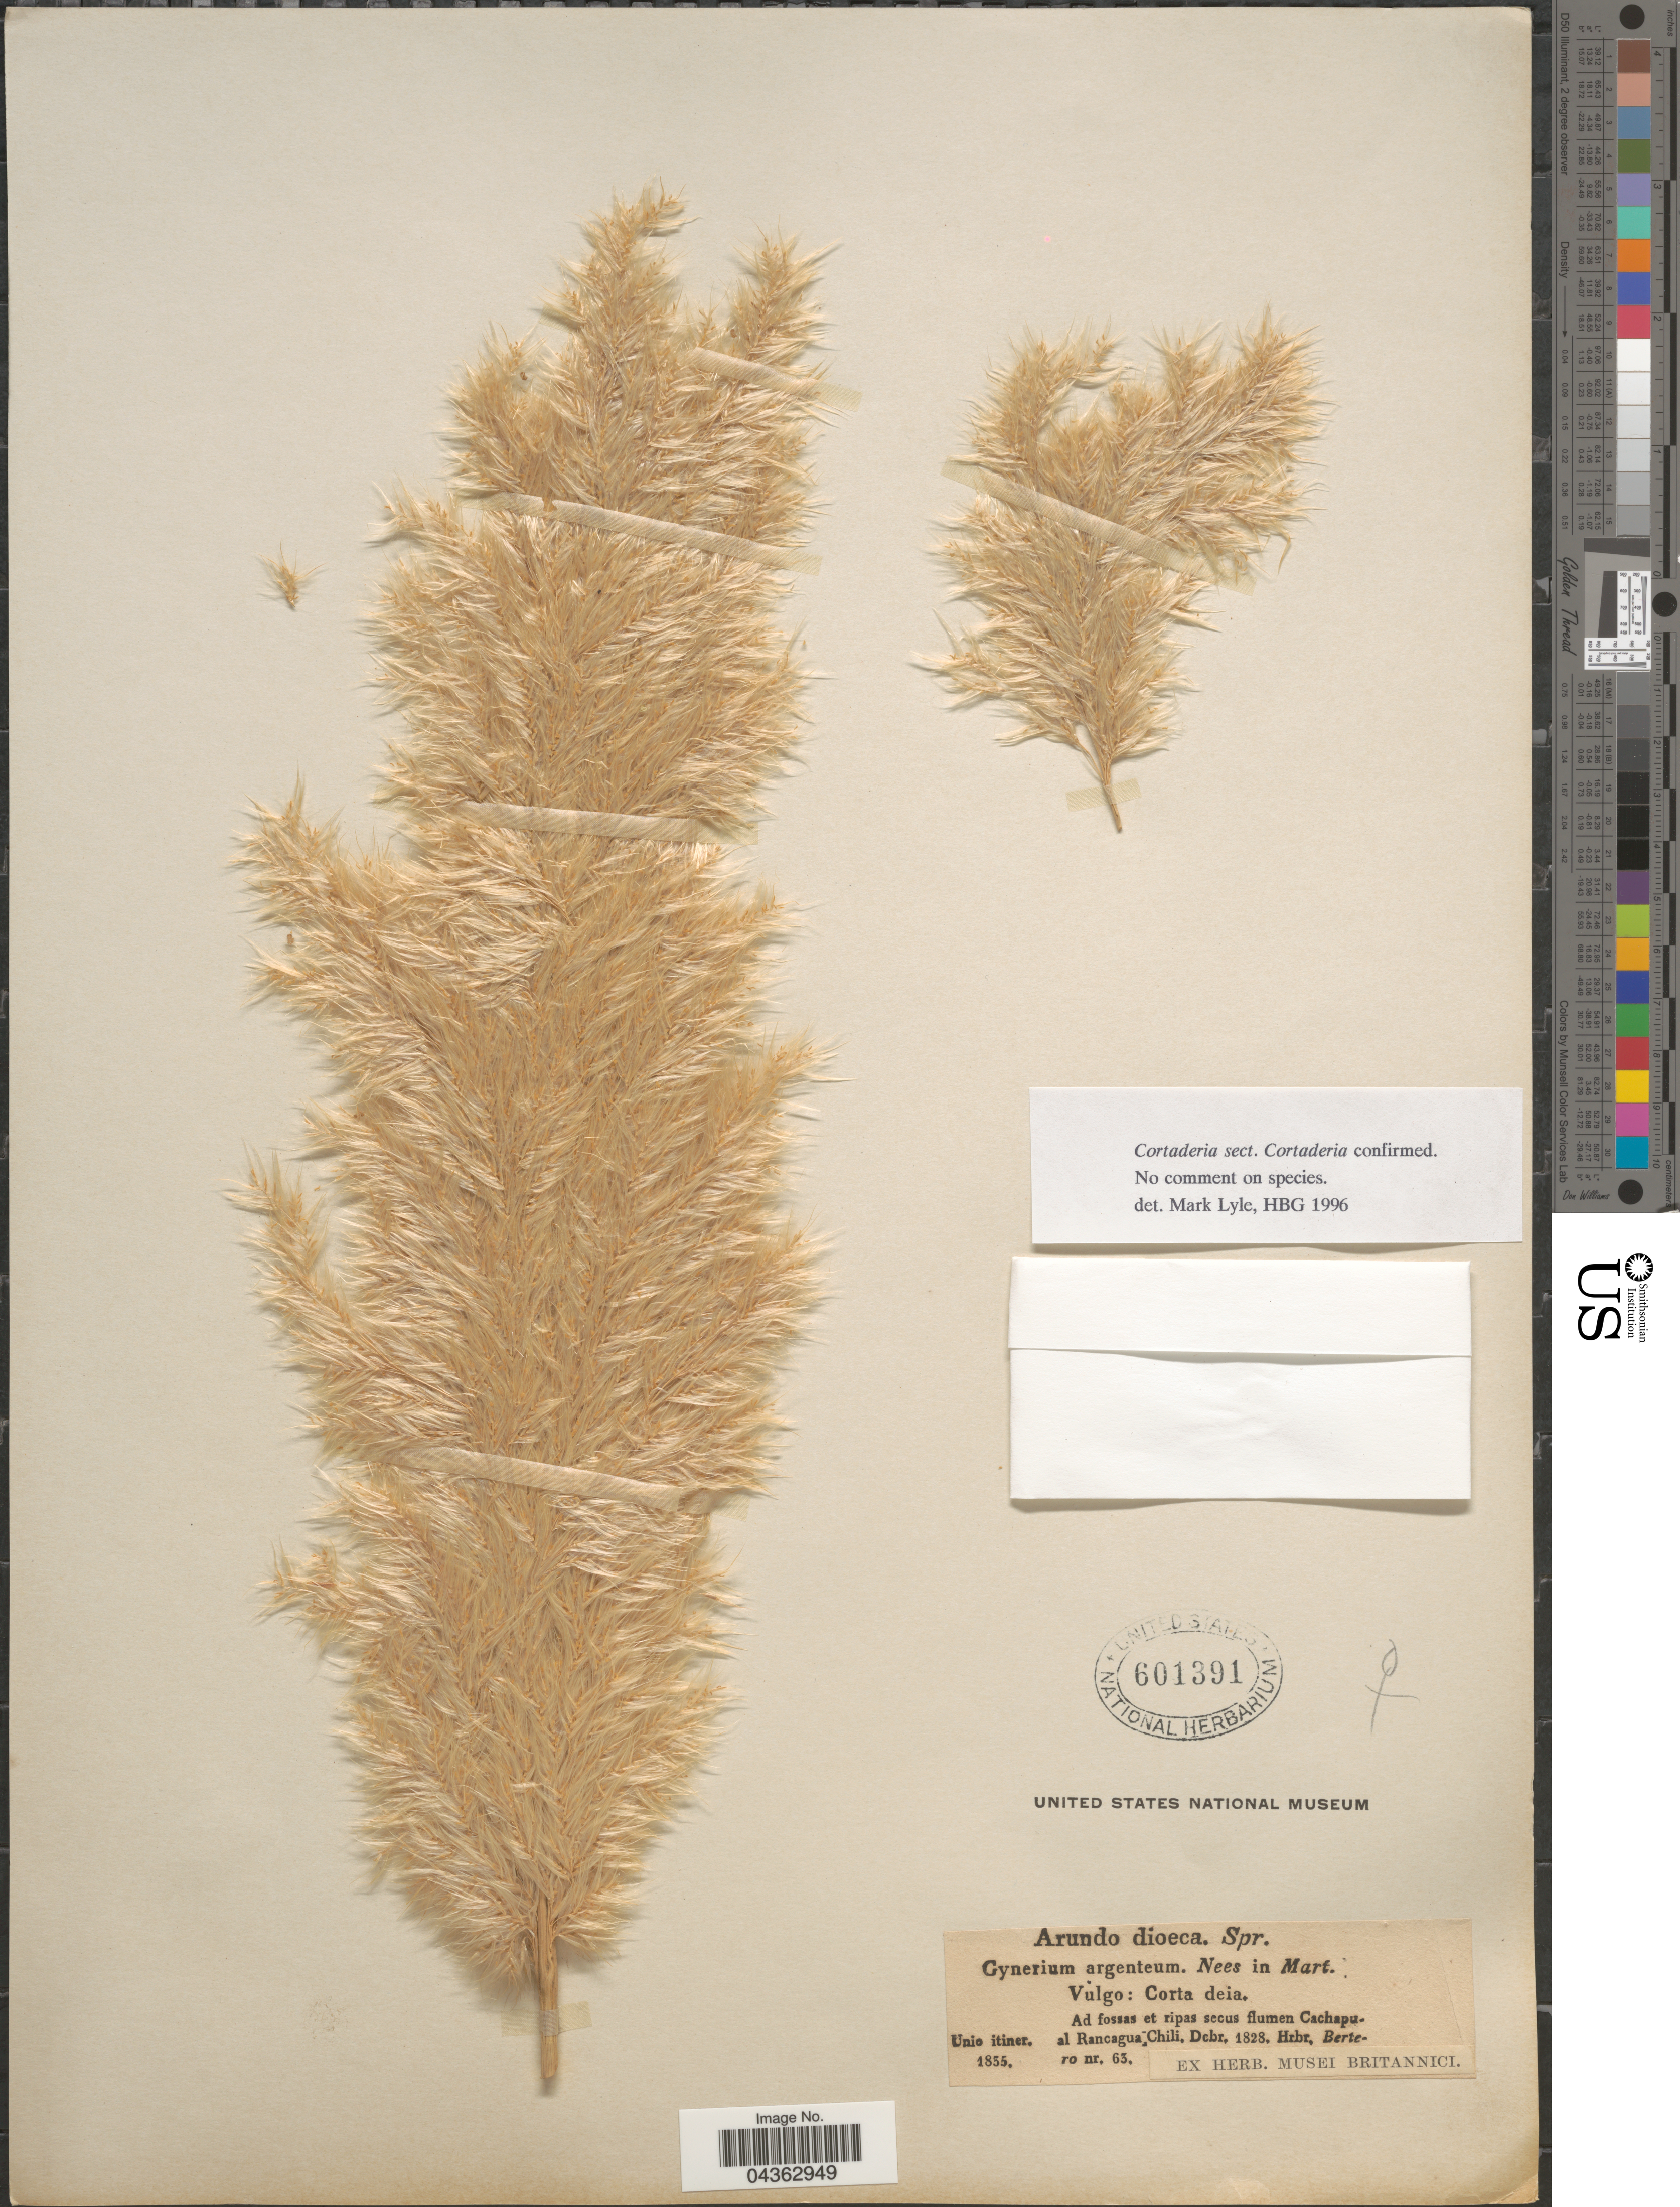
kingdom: Plantae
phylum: Tracheophyta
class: Liliopsida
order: Poales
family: Poaceae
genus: Cortaderia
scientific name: Cortaderia sp.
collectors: Bertero, --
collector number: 63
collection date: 1828-12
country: Chile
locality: Ad fossas et ripas secus flumen Cachapual Rancagua.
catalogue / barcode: US 601391